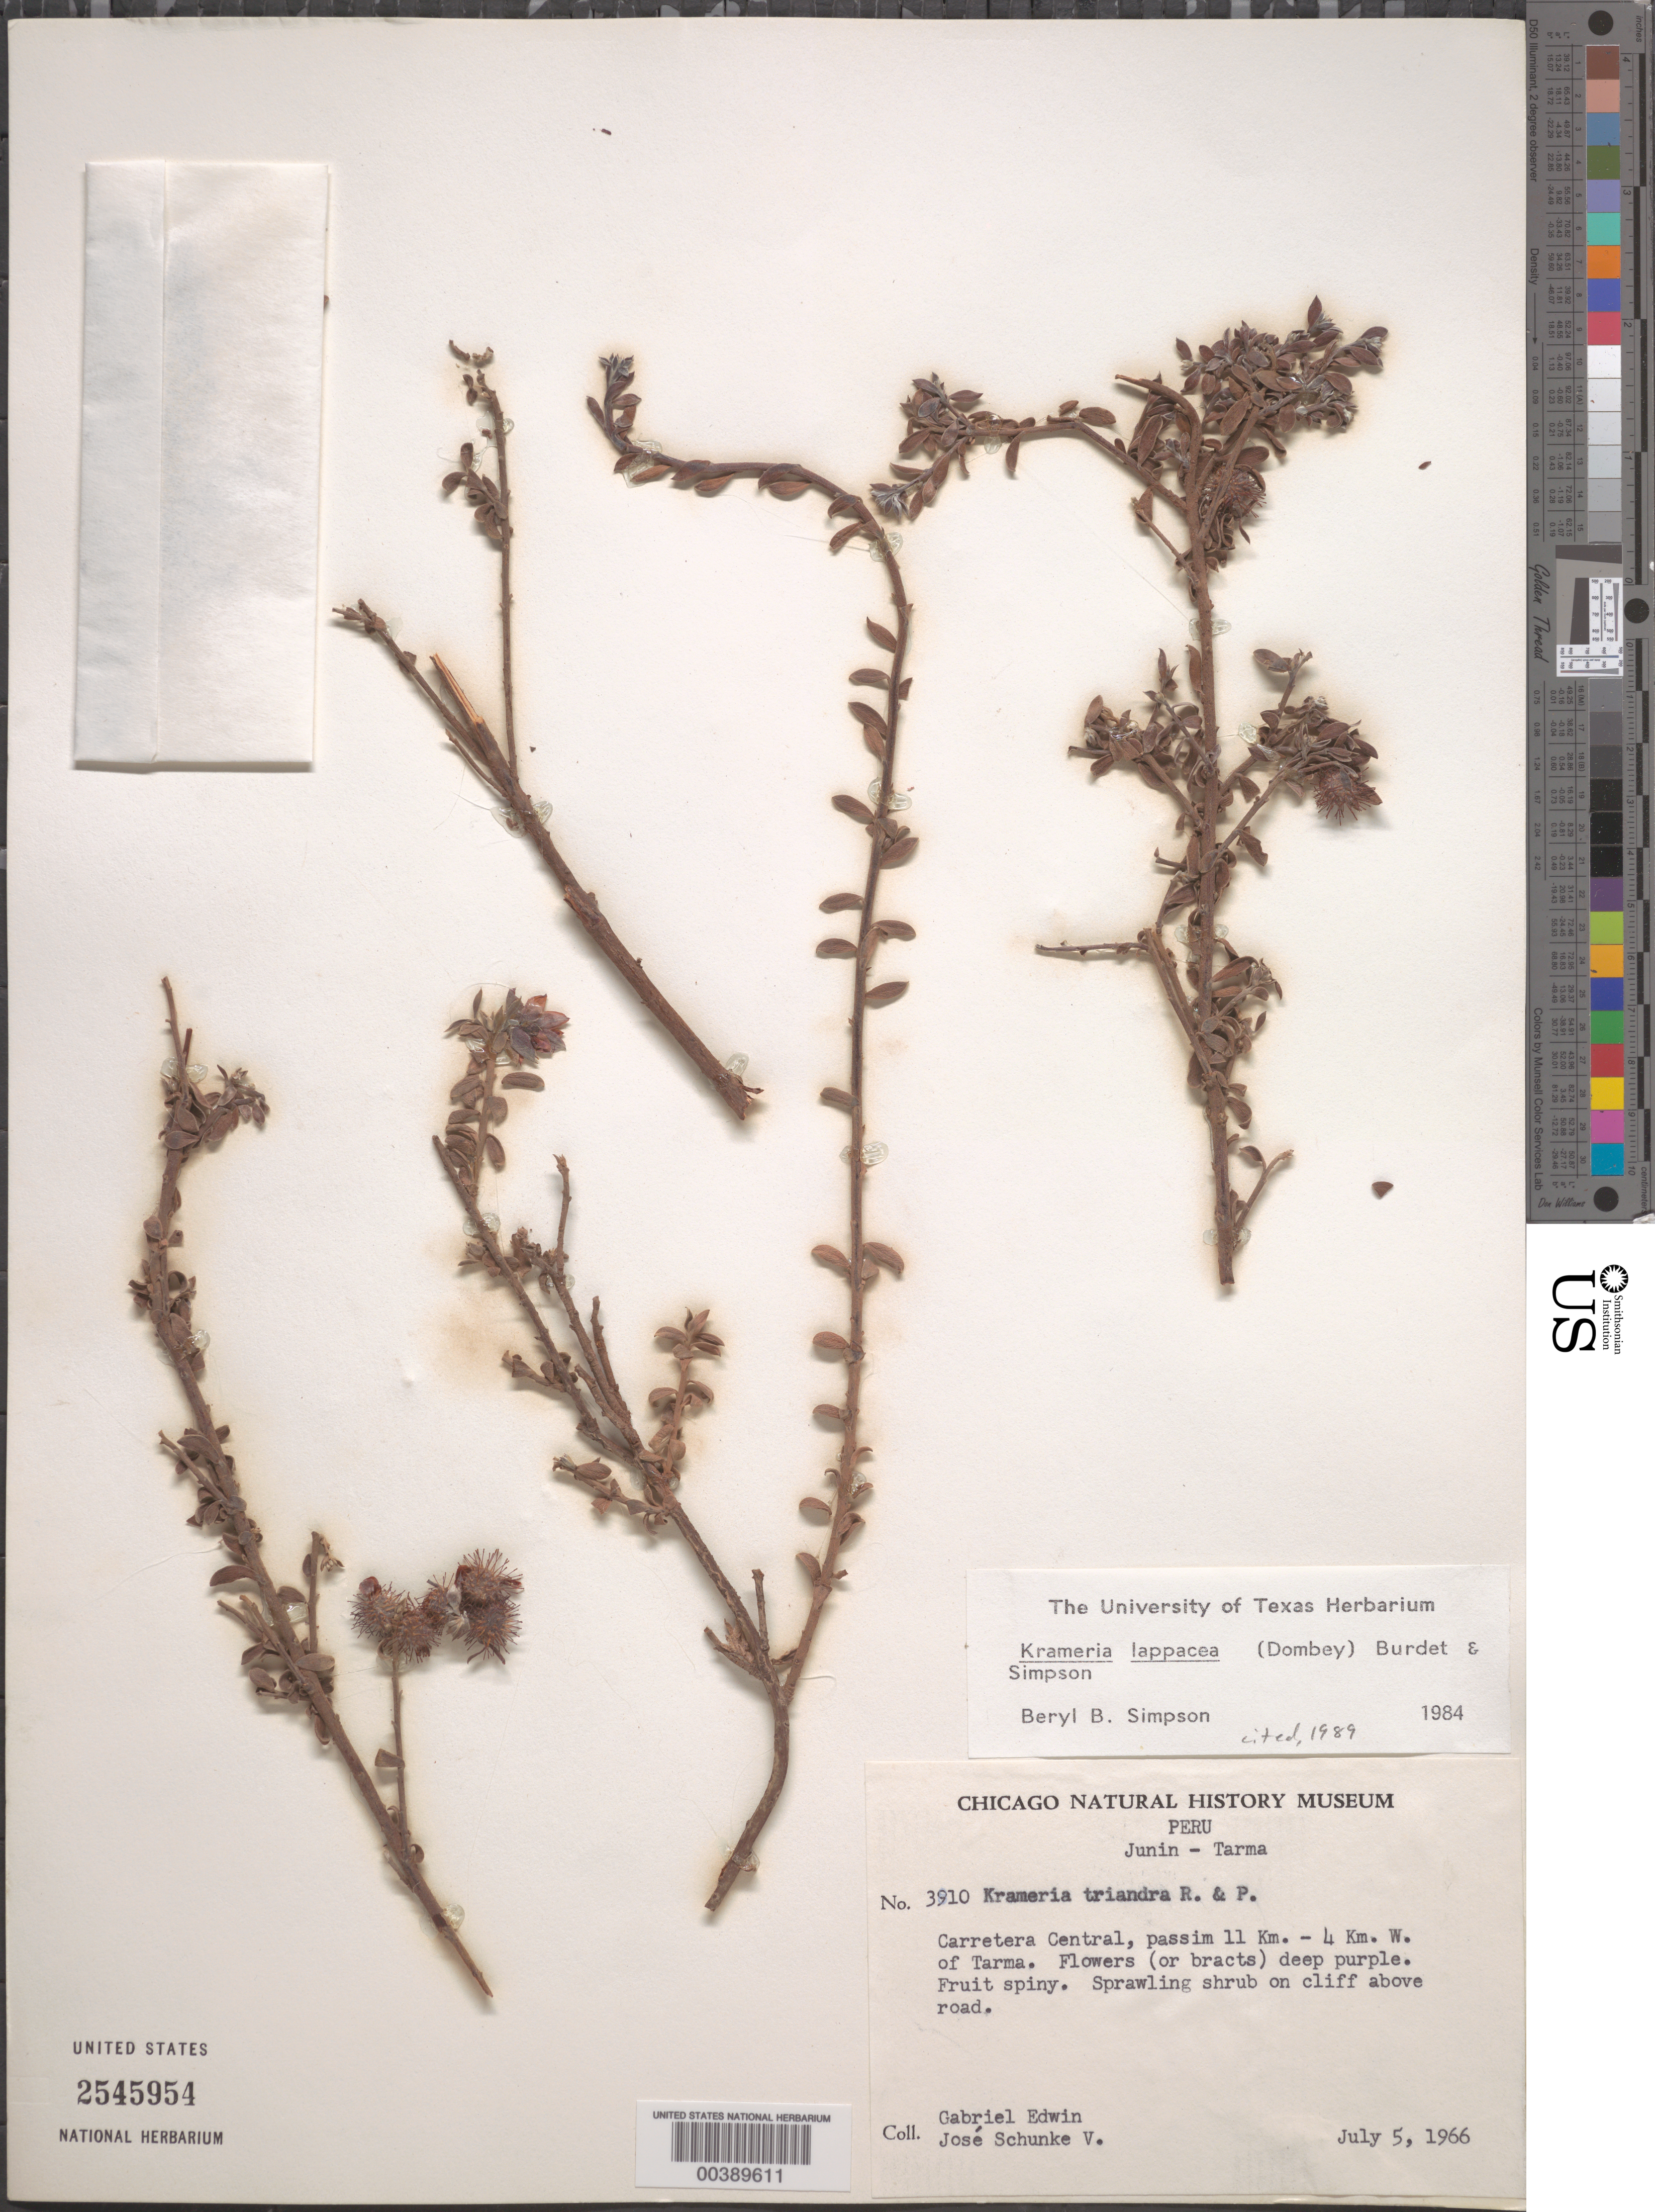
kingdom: Plantae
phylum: Tracheophyta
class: Magnoliopsida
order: Zygophyllales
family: Krameriaceae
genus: Krameria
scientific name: Krameria lappacea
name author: (Dombey) Burdet & B.B. Simpson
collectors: G. Edwin & J. M. Schunke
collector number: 3910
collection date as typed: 05 Jul 1966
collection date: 1966-07-05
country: Peru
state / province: Junín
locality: Carretera central, passim 11 km - 4 km w of tarma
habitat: On cliff above road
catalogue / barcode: US 2545954